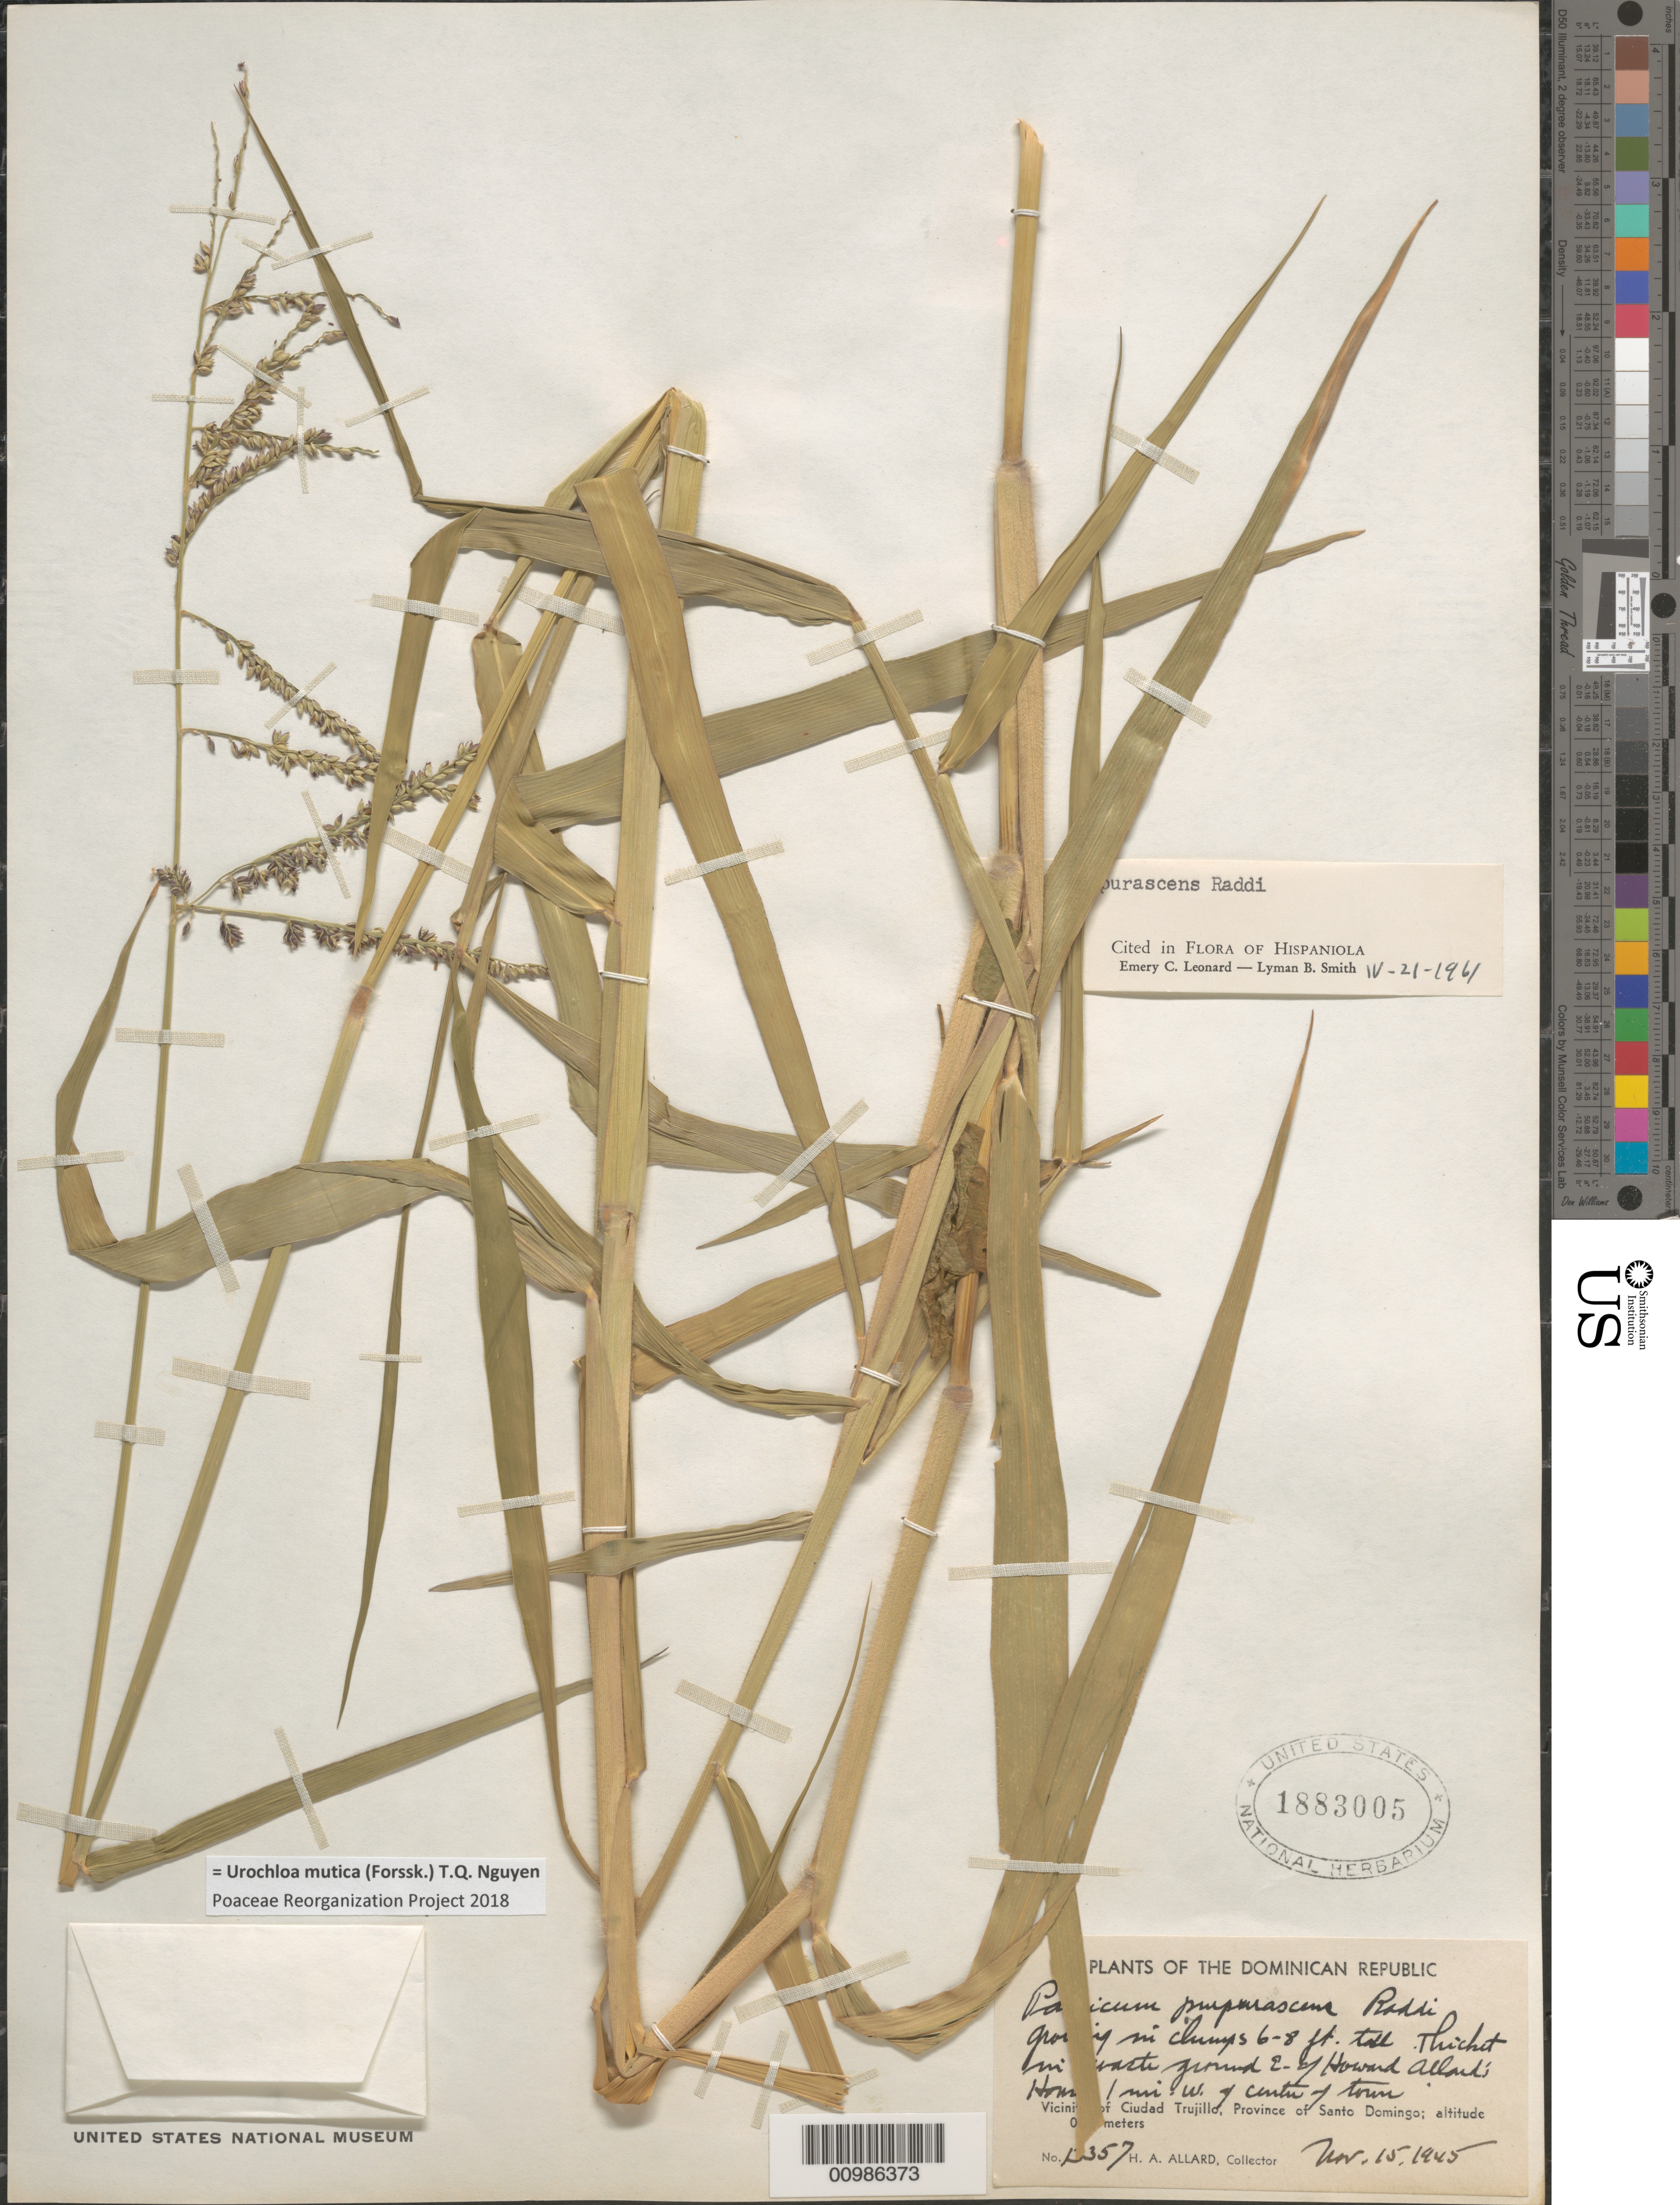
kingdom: Plantae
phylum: Tracheophyta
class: Liliopsida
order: Poales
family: Poaceae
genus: Brachiaria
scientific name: Brachiaria mutica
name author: (Forssk.) Stapf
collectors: H. A. Allard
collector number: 13357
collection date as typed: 15 Nov 1945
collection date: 1945-11-15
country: Dominican Republic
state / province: Distrito Nacional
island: Hispaniola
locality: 1 miles west of center of Santo Domingo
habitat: thicket in waste ground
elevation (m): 0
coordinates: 0 N, 0 E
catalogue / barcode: US 1883005